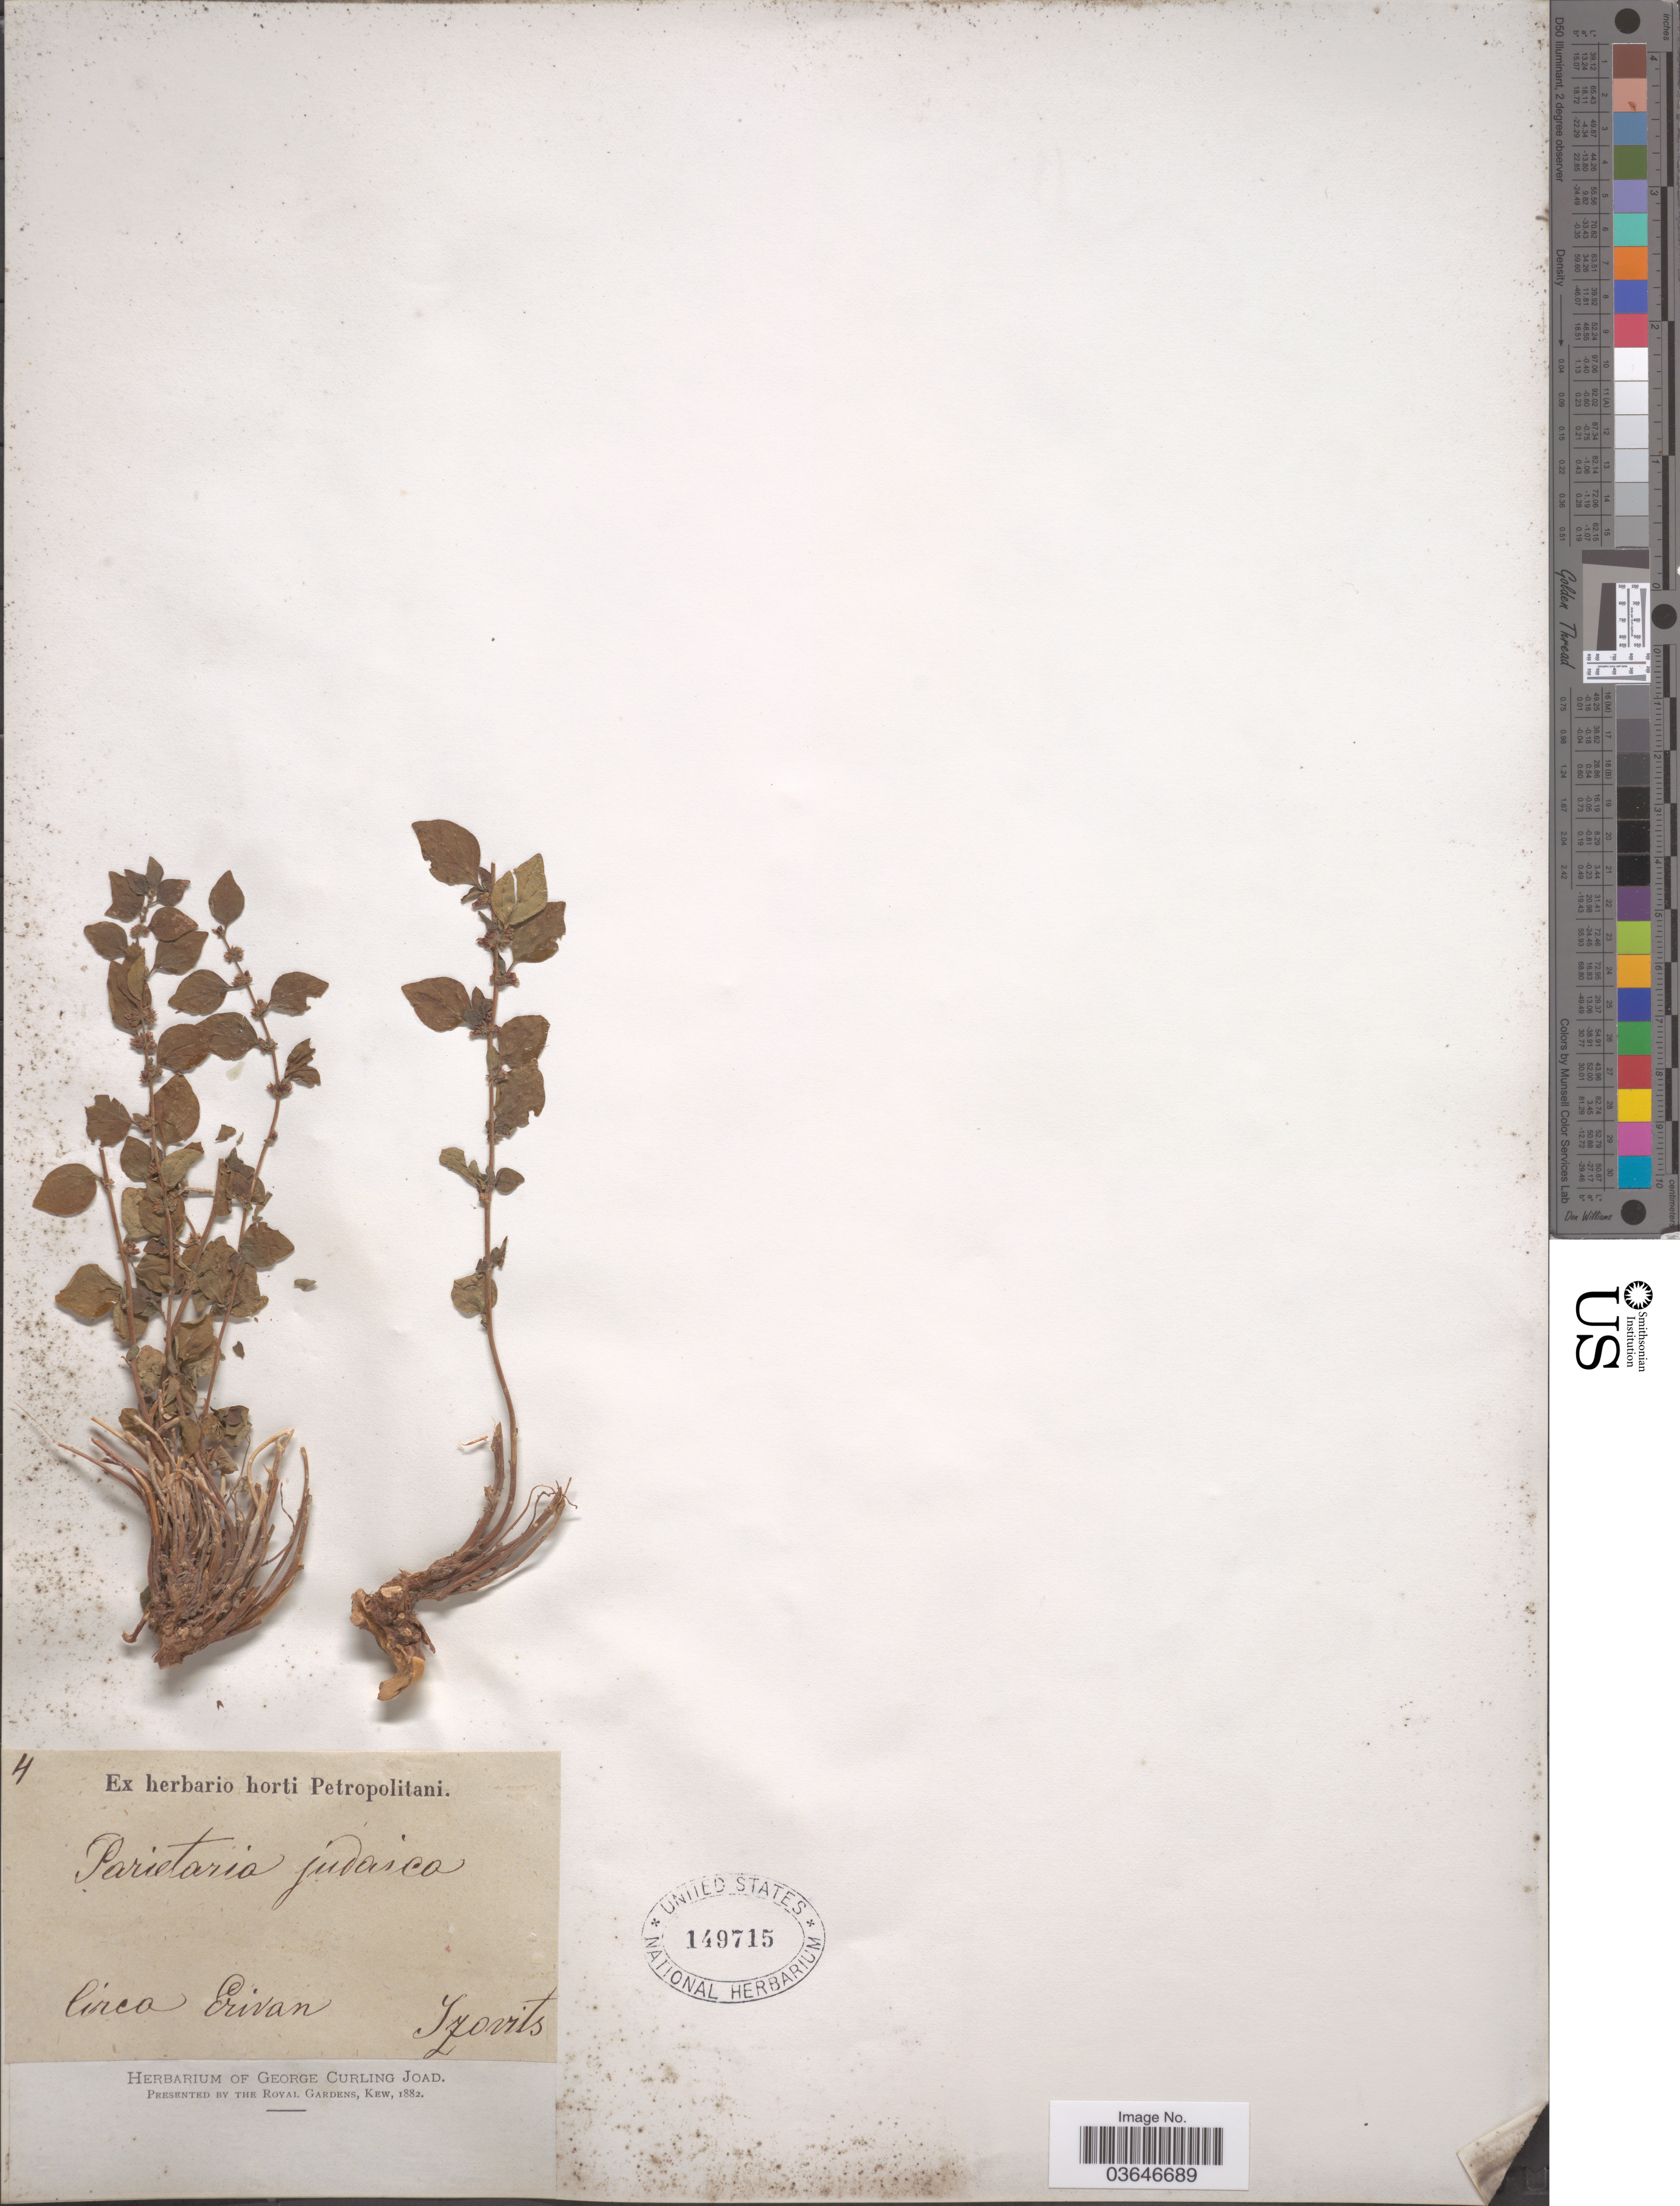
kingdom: Plantae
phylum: Tracheophyta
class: Magnoliopsida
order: Rosales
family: Urticaceae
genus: Parietaria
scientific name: Parietaria judaica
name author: L.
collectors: Szovits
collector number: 4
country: Armenia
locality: Circa Erivan.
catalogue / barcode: US 149715